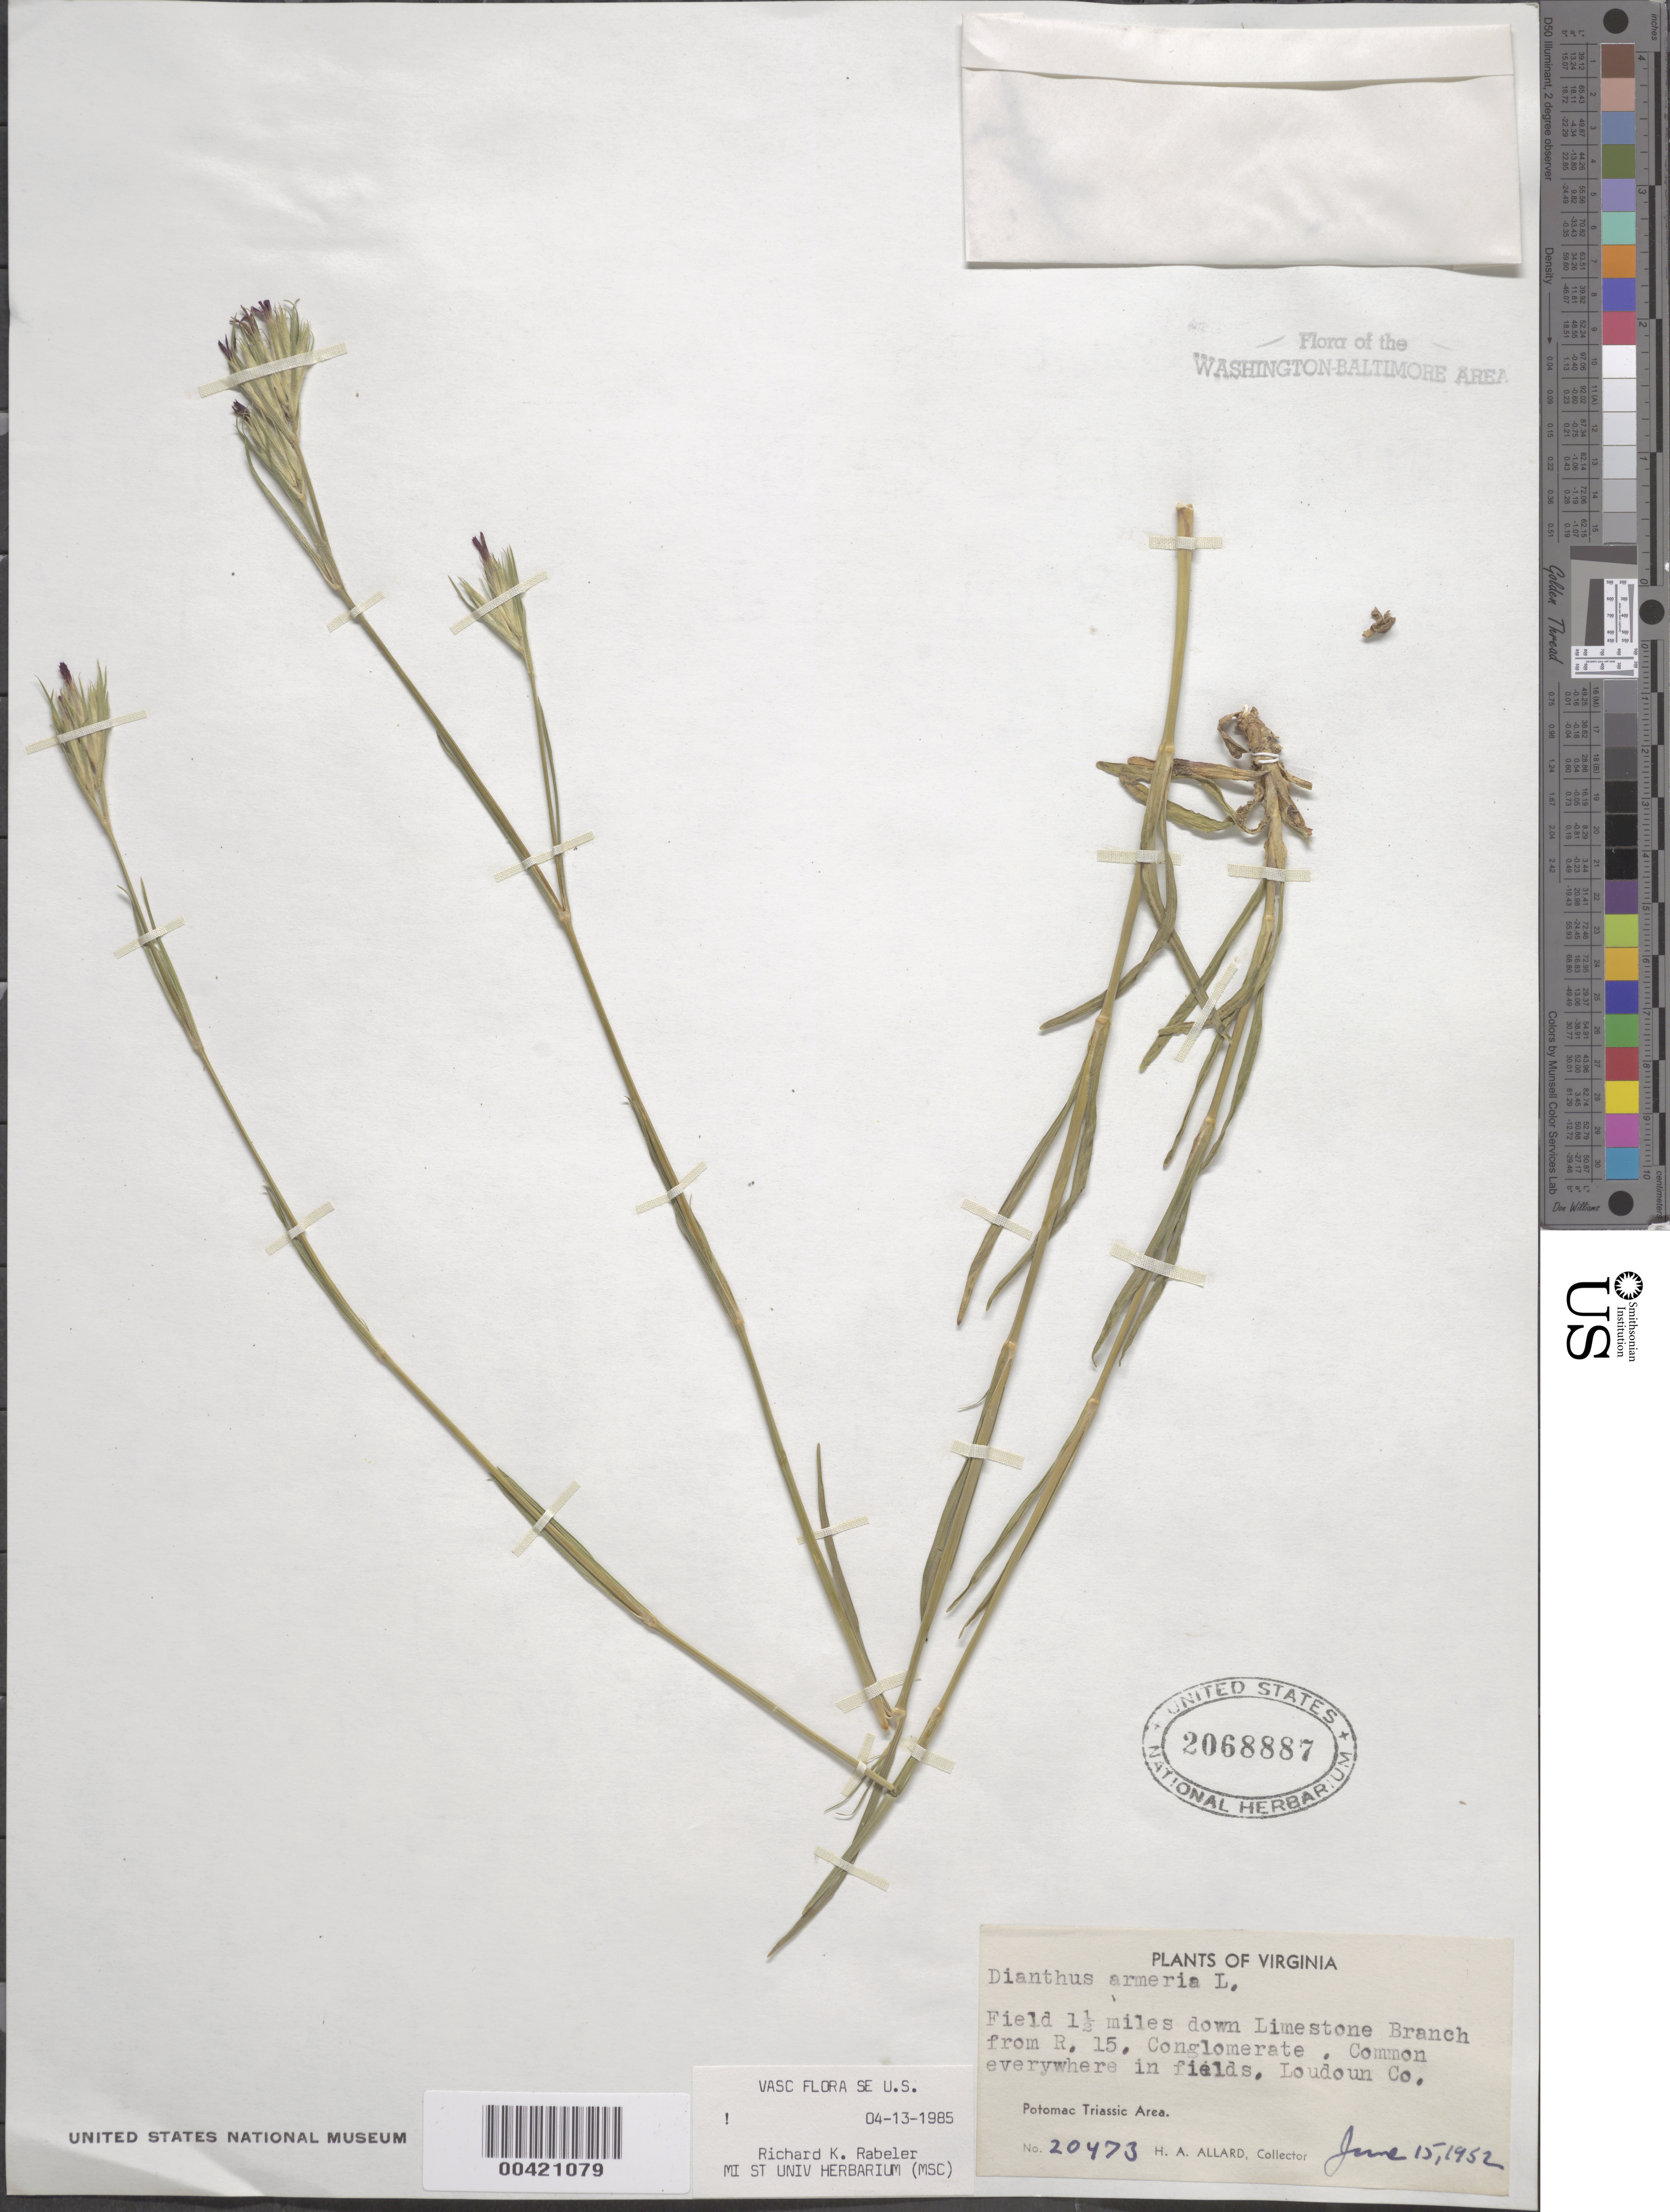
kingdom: Plantae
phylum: Tracheophyta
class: Magnoliopsida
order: Caryophyllales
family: Caryophyllaceae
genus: Dianthus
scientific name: Dianthus armeria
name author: L.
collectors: H. A. Allard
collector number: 20473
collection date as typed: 15 Jun 1952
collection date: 1952-06-15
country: United States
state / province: Virginia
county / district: Loudoun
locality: downstream from Route 15 on Limestone Branch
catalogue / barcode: US 2068887